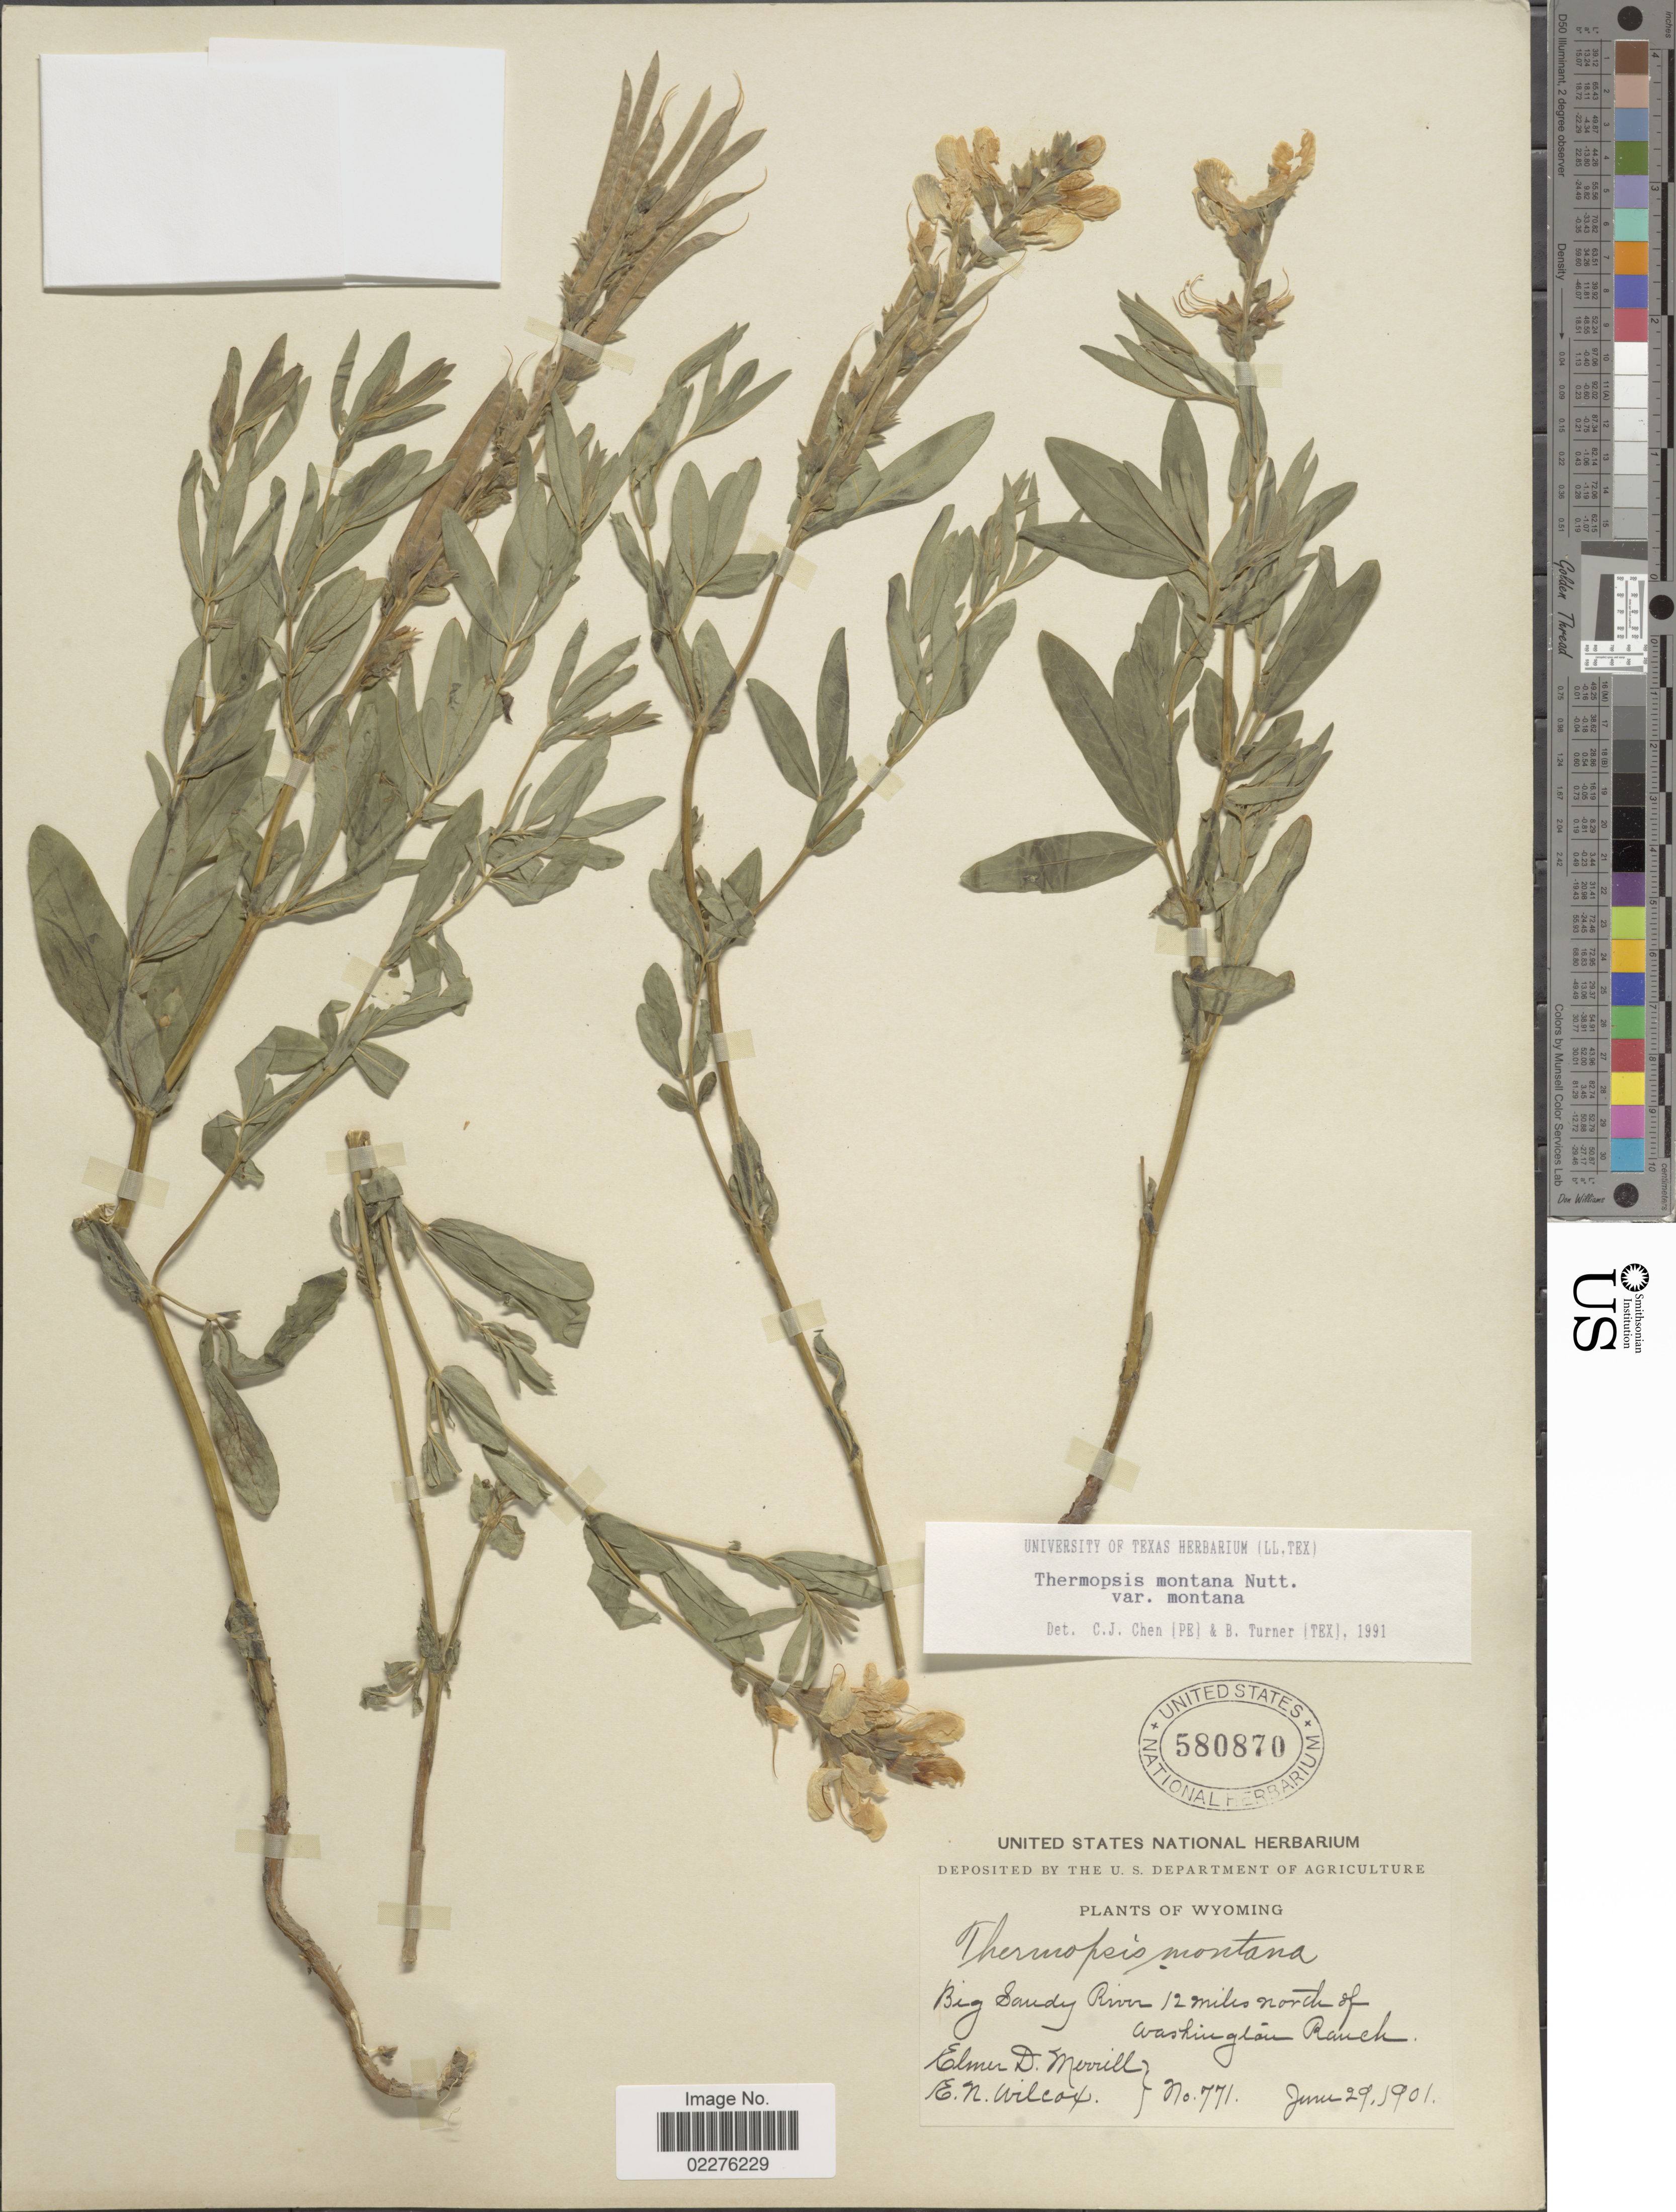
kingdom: Plantae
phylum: Tracheophyta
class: Magnoliopsida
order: Fabales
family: Fabaceae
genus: Thermopsis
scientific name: Thermopsis montana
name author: Nutt.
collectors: E. D. Merrill & E. Wilcox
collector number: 771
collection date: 1901-06-29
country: United States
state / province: Wyoming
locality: Big Sandy River 12 miles north of Washington Ranch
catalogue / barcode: US 580870